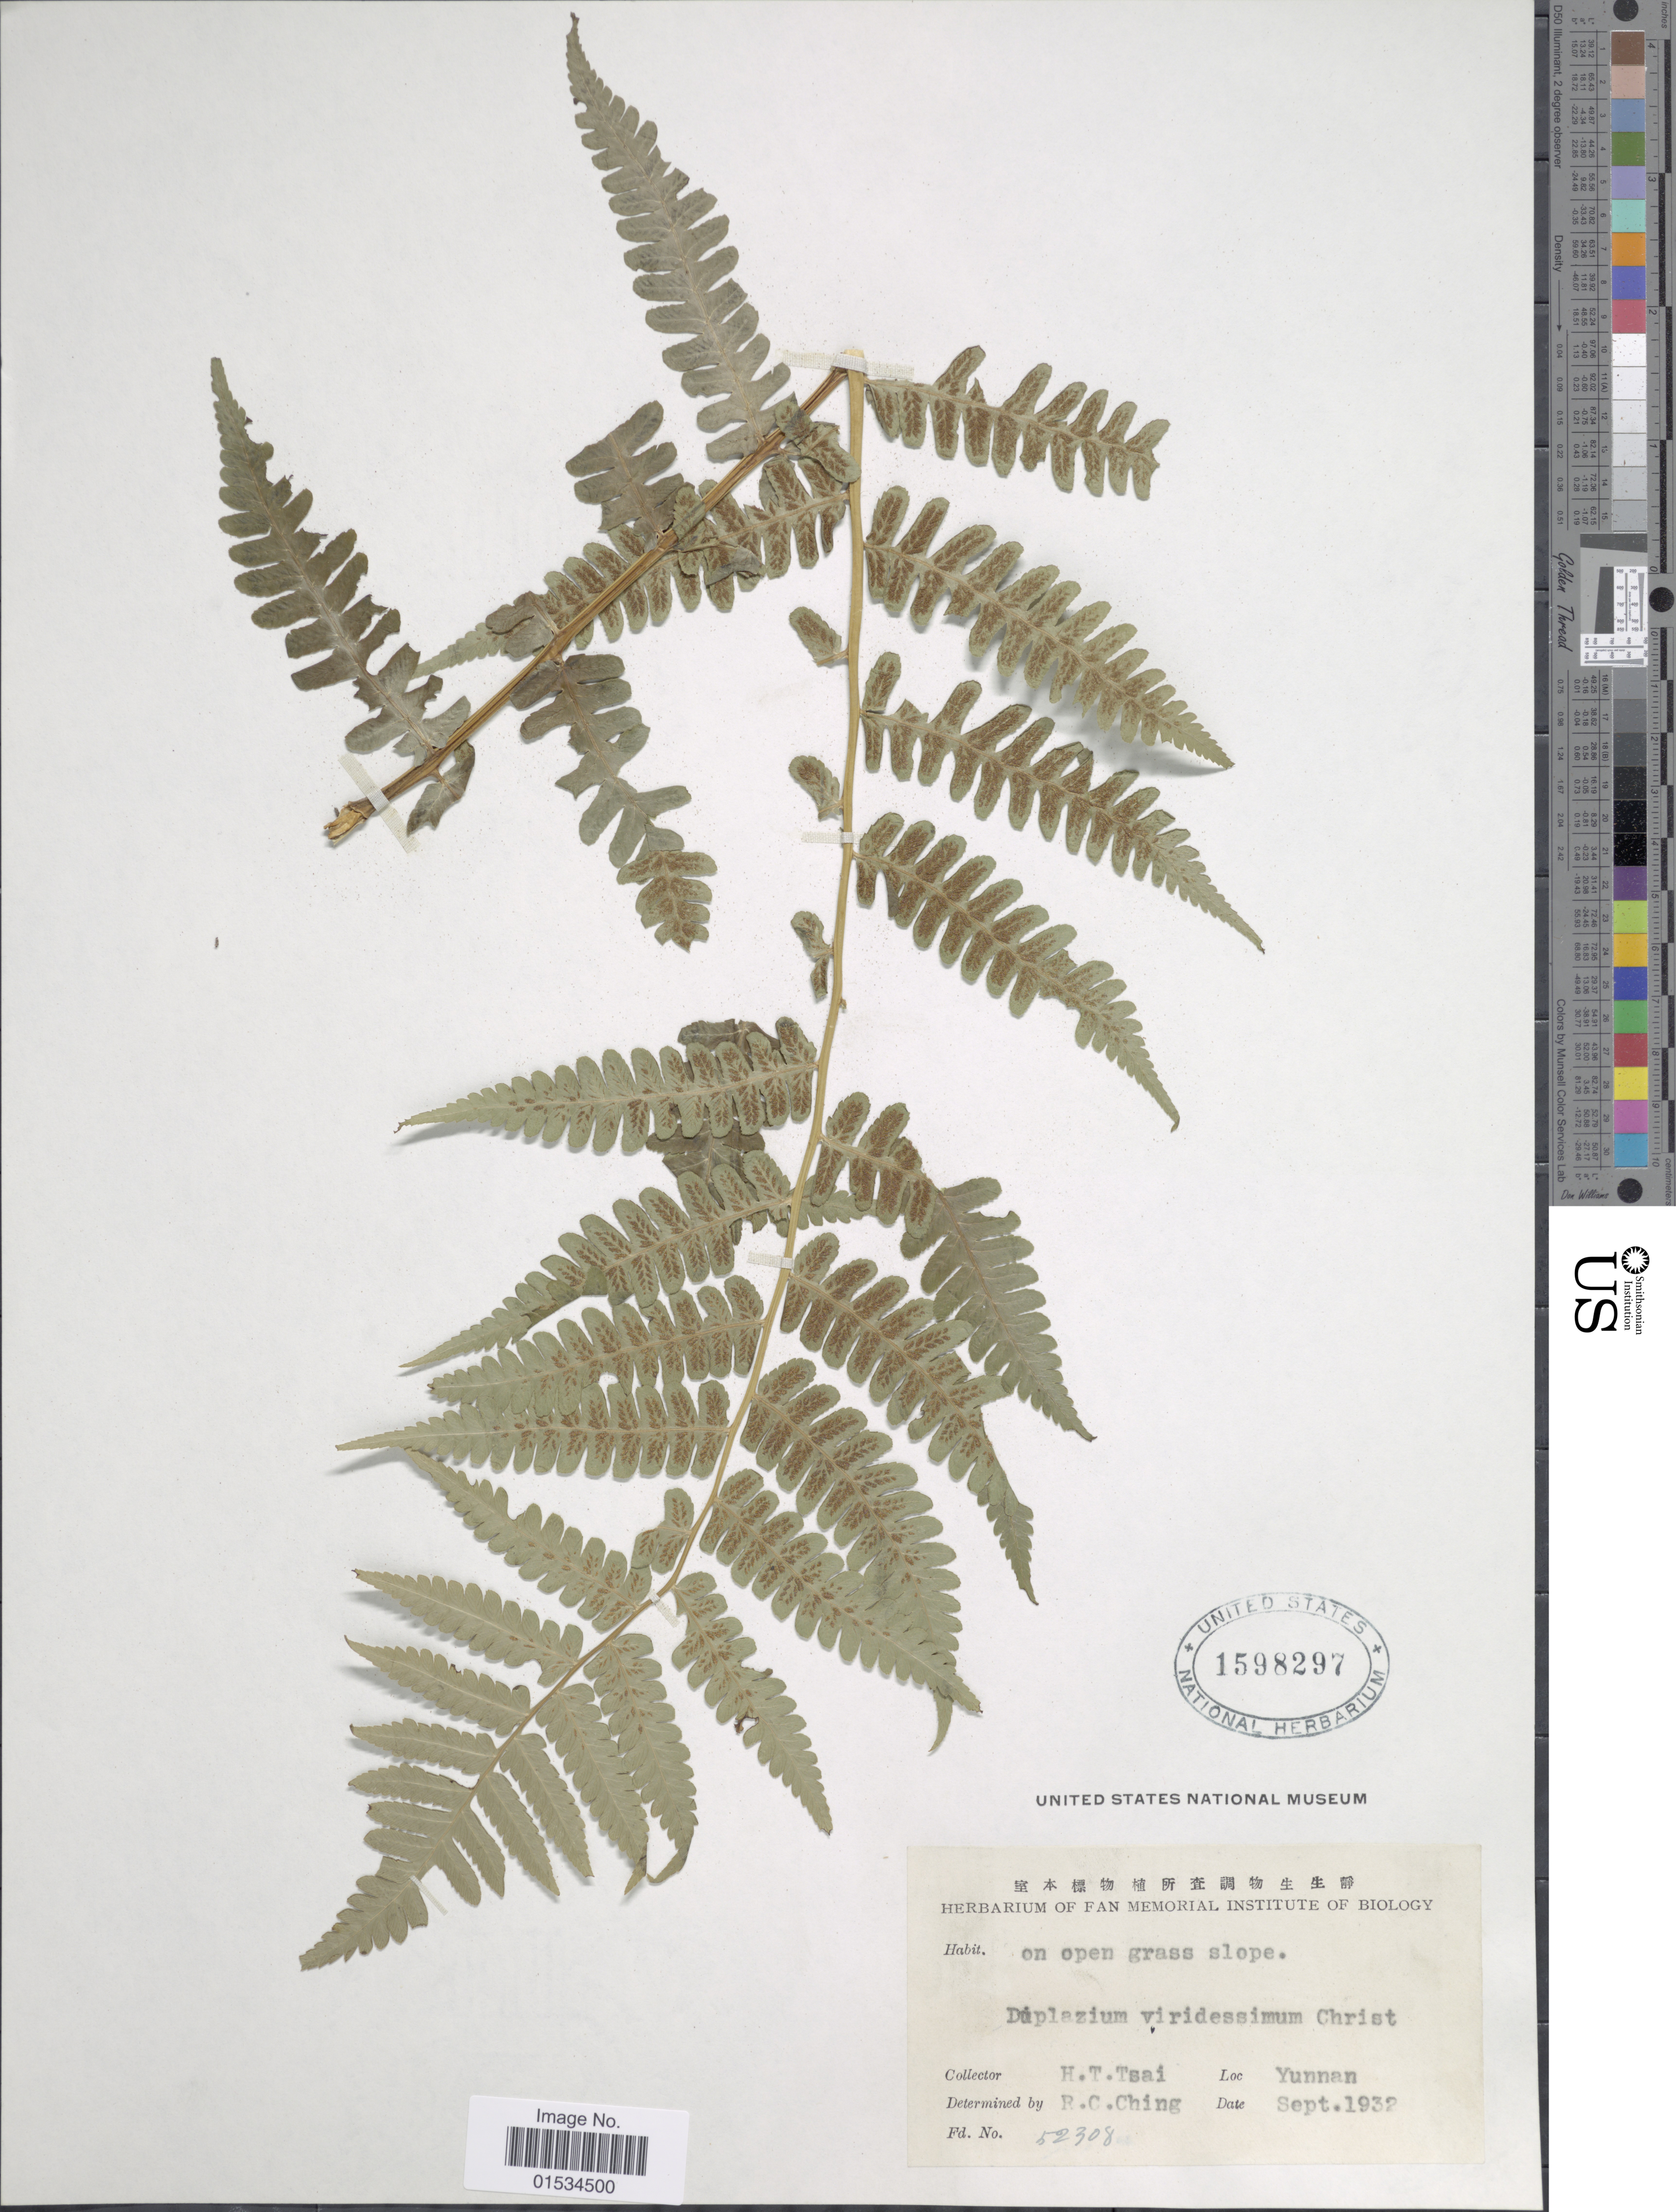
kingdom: Plantae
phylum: Tracheophyta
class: Polypodiopsida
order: Polypodiales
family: Athyriaceae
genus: Diplazium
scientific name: Diplazium viridissimum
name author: Christ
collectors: H. Tsai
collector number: Fd 52308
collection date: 1932-09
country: China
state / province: Yunnan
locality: On open grass slope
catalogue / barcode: US 1598297